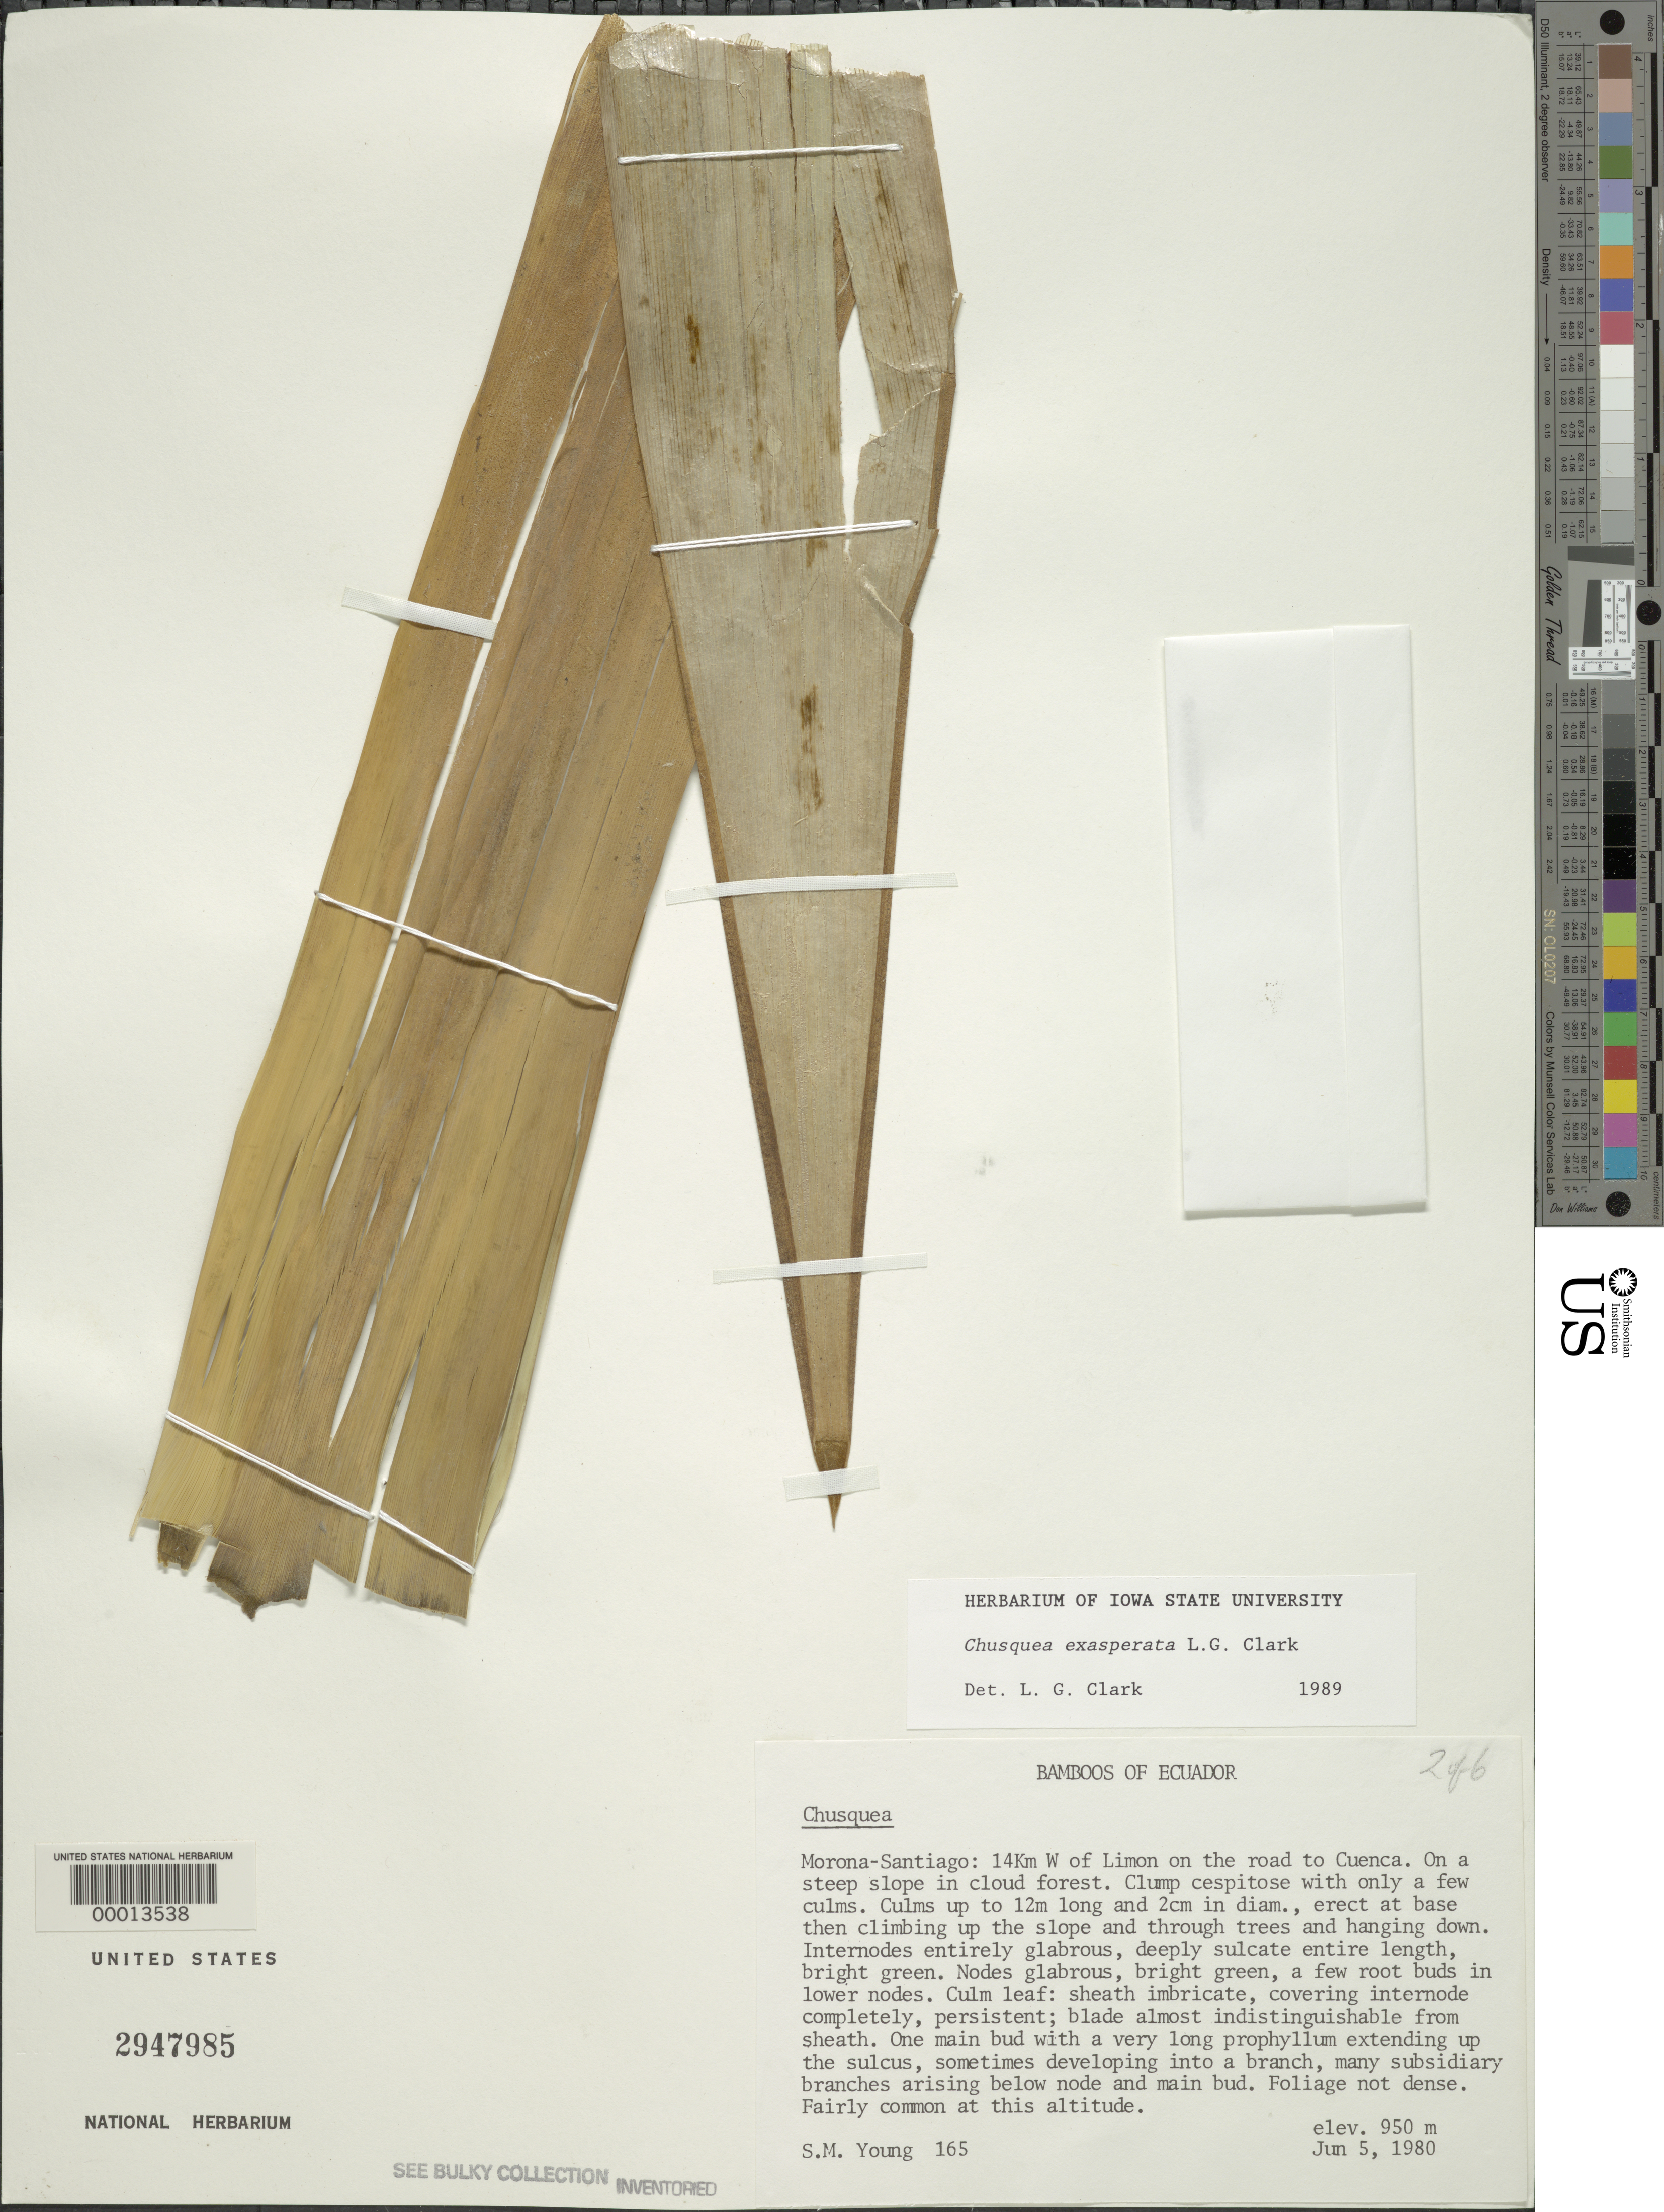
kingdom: Plantae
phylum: Tracheophyta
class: Liliopsida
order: Poales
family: Poaceae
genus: Chusquea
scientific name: Chusquea exasperata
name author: L.G. Clark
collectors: S. Young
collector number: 165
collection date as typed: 05 Jun 1980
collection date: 1980-06-05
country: Ecuador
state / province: Morona-Santiago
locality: Limon/Cuenca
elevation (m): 950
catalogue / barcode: US 2947985